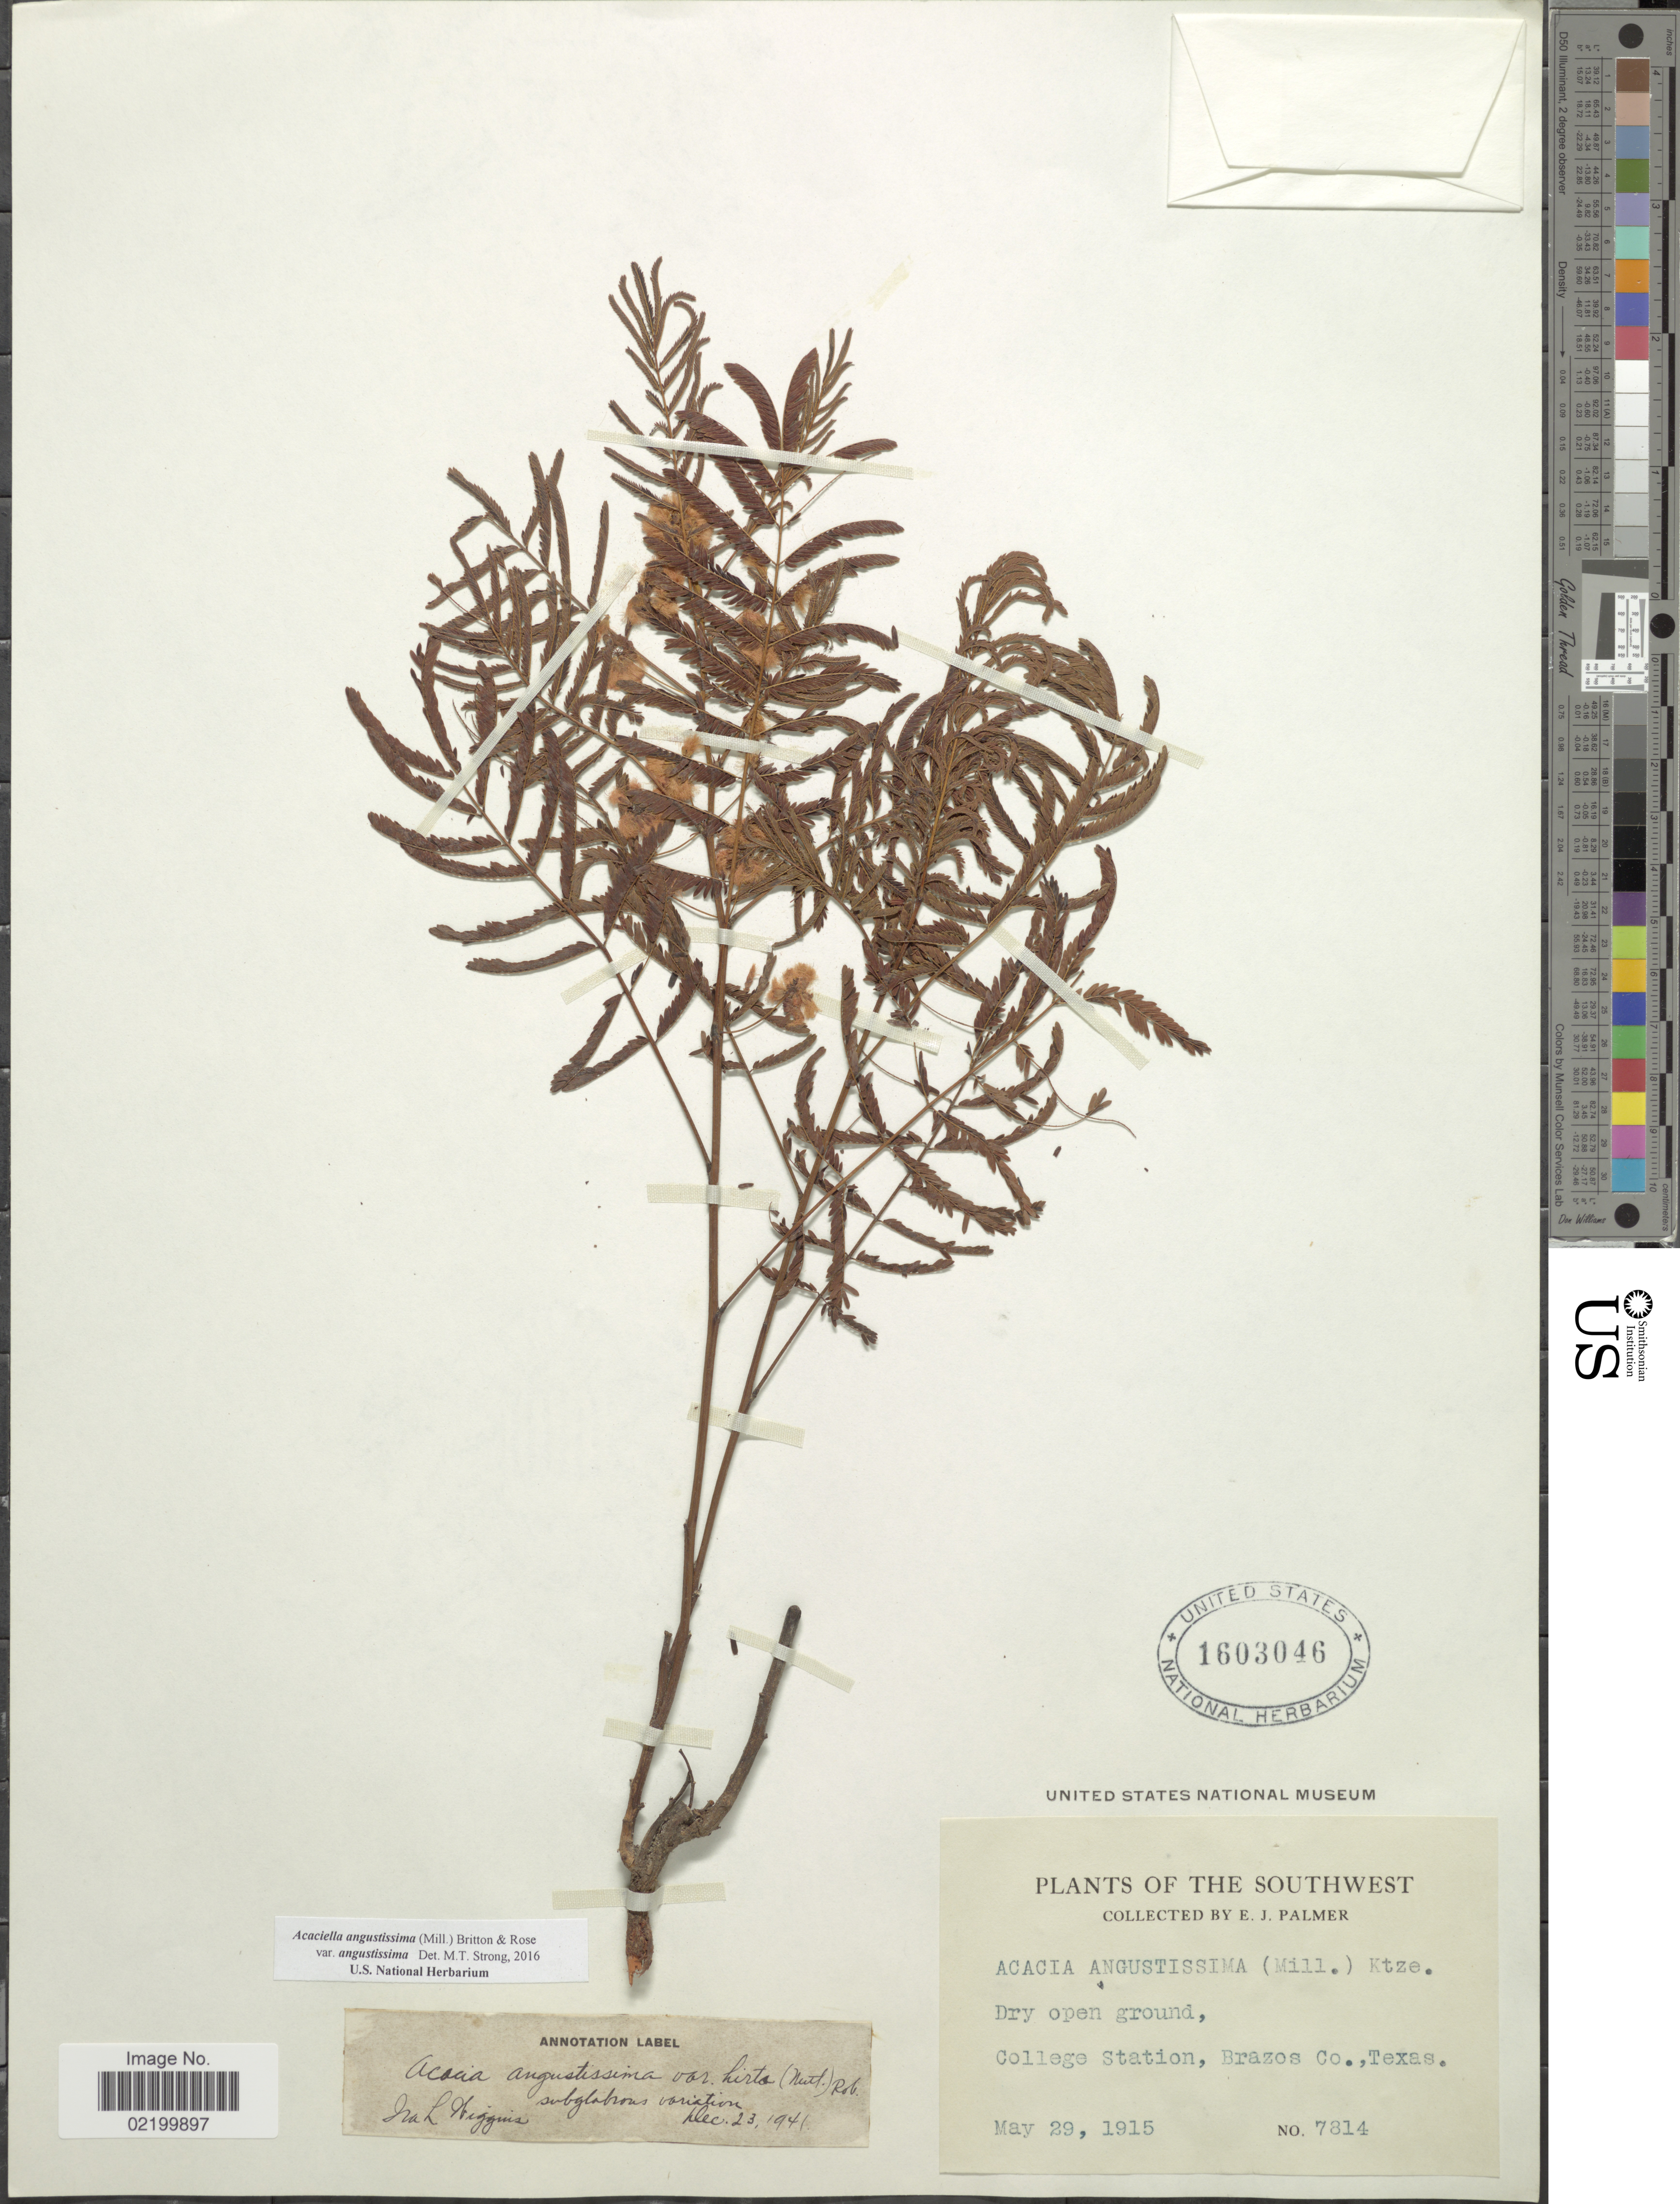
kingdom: Plantae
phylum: Tracheophyta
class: Magnoliopsida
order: Fabales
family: Fabaceae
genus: Acaciella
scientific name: Acaciella angustissima var. angustissima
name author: (Mill.) Britton & Rose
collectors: E. J. Palmer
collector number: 7814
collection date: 1915-05-29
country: United States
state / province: Texas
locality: Southwest. College Station, Brazos Co.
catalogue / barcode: US 1603046